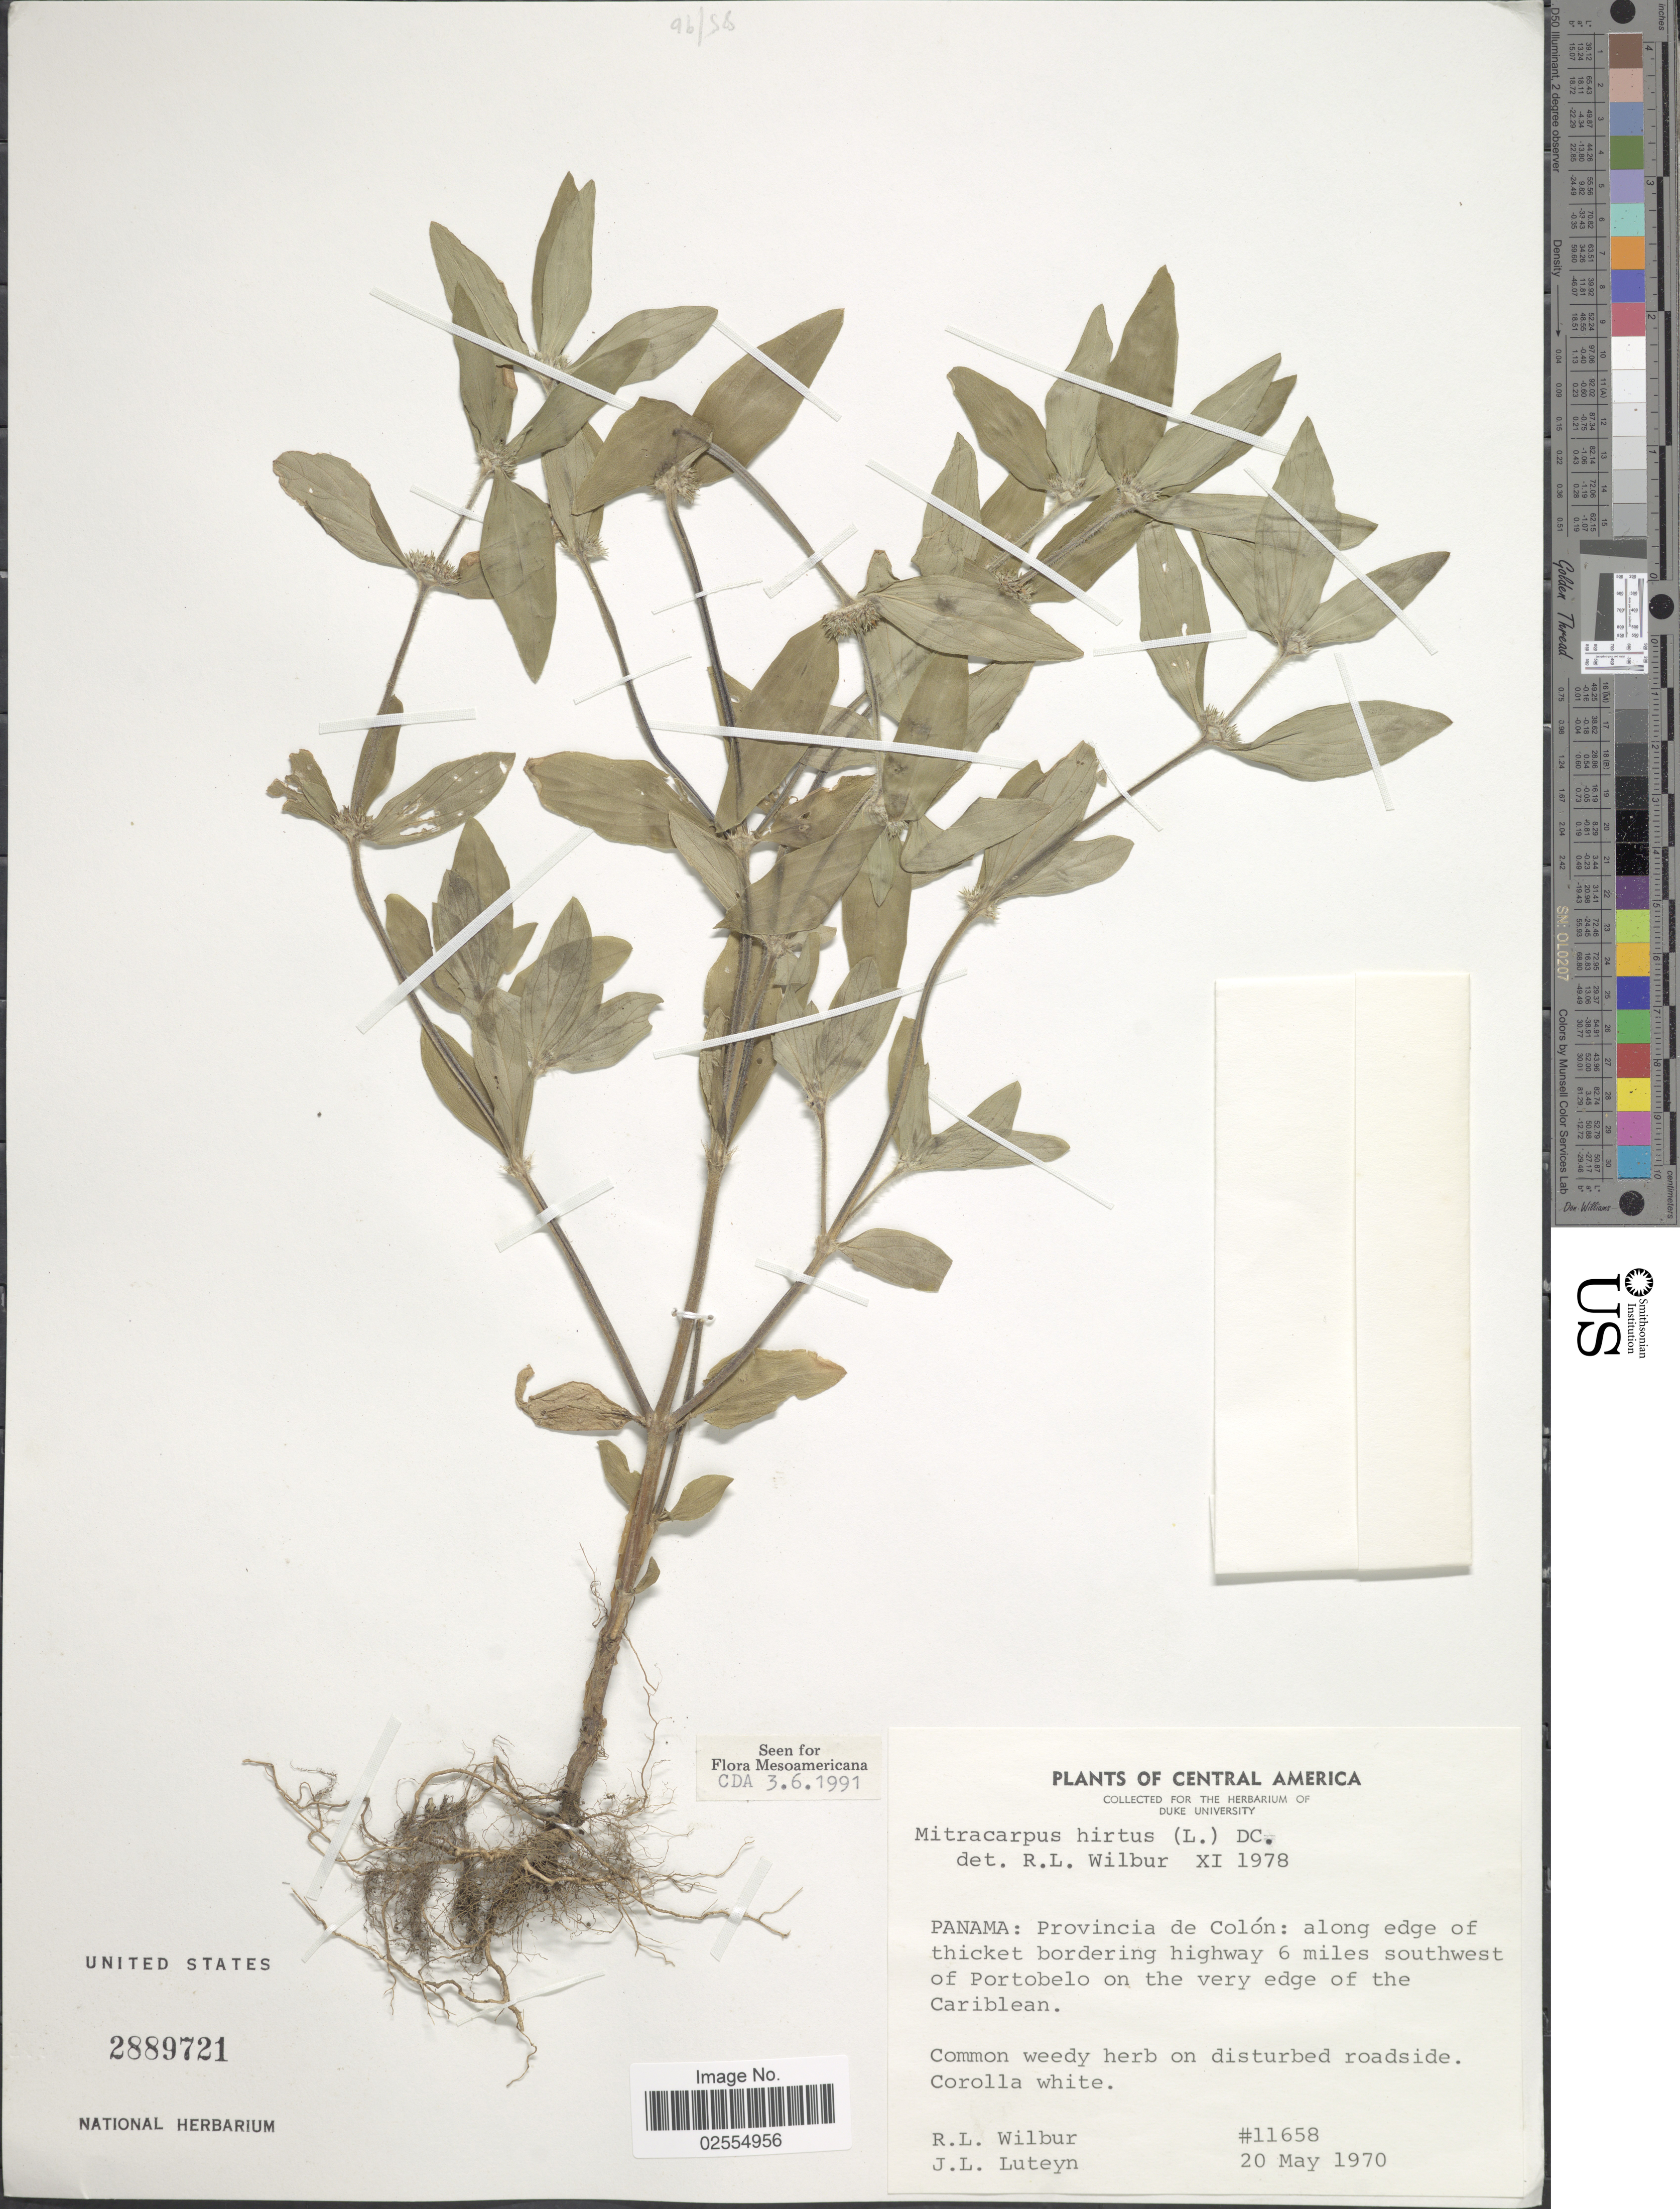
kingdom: Plantae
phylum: Tracheophyta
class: Magnoliopsida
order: Gentianales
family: Rubiaceae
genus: Mitracarpus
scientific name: Mitracarpus hirtus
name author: (L.) DC.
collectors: R. L. Wilbur & J. L. Luteyn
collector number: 11658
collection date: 1970-05-20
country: Panama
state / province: Colón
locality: Along edge of thicket bordering highway 6 miles southwest of Portobelo on the very edge of the Cariblean.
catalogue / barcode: US 2889721